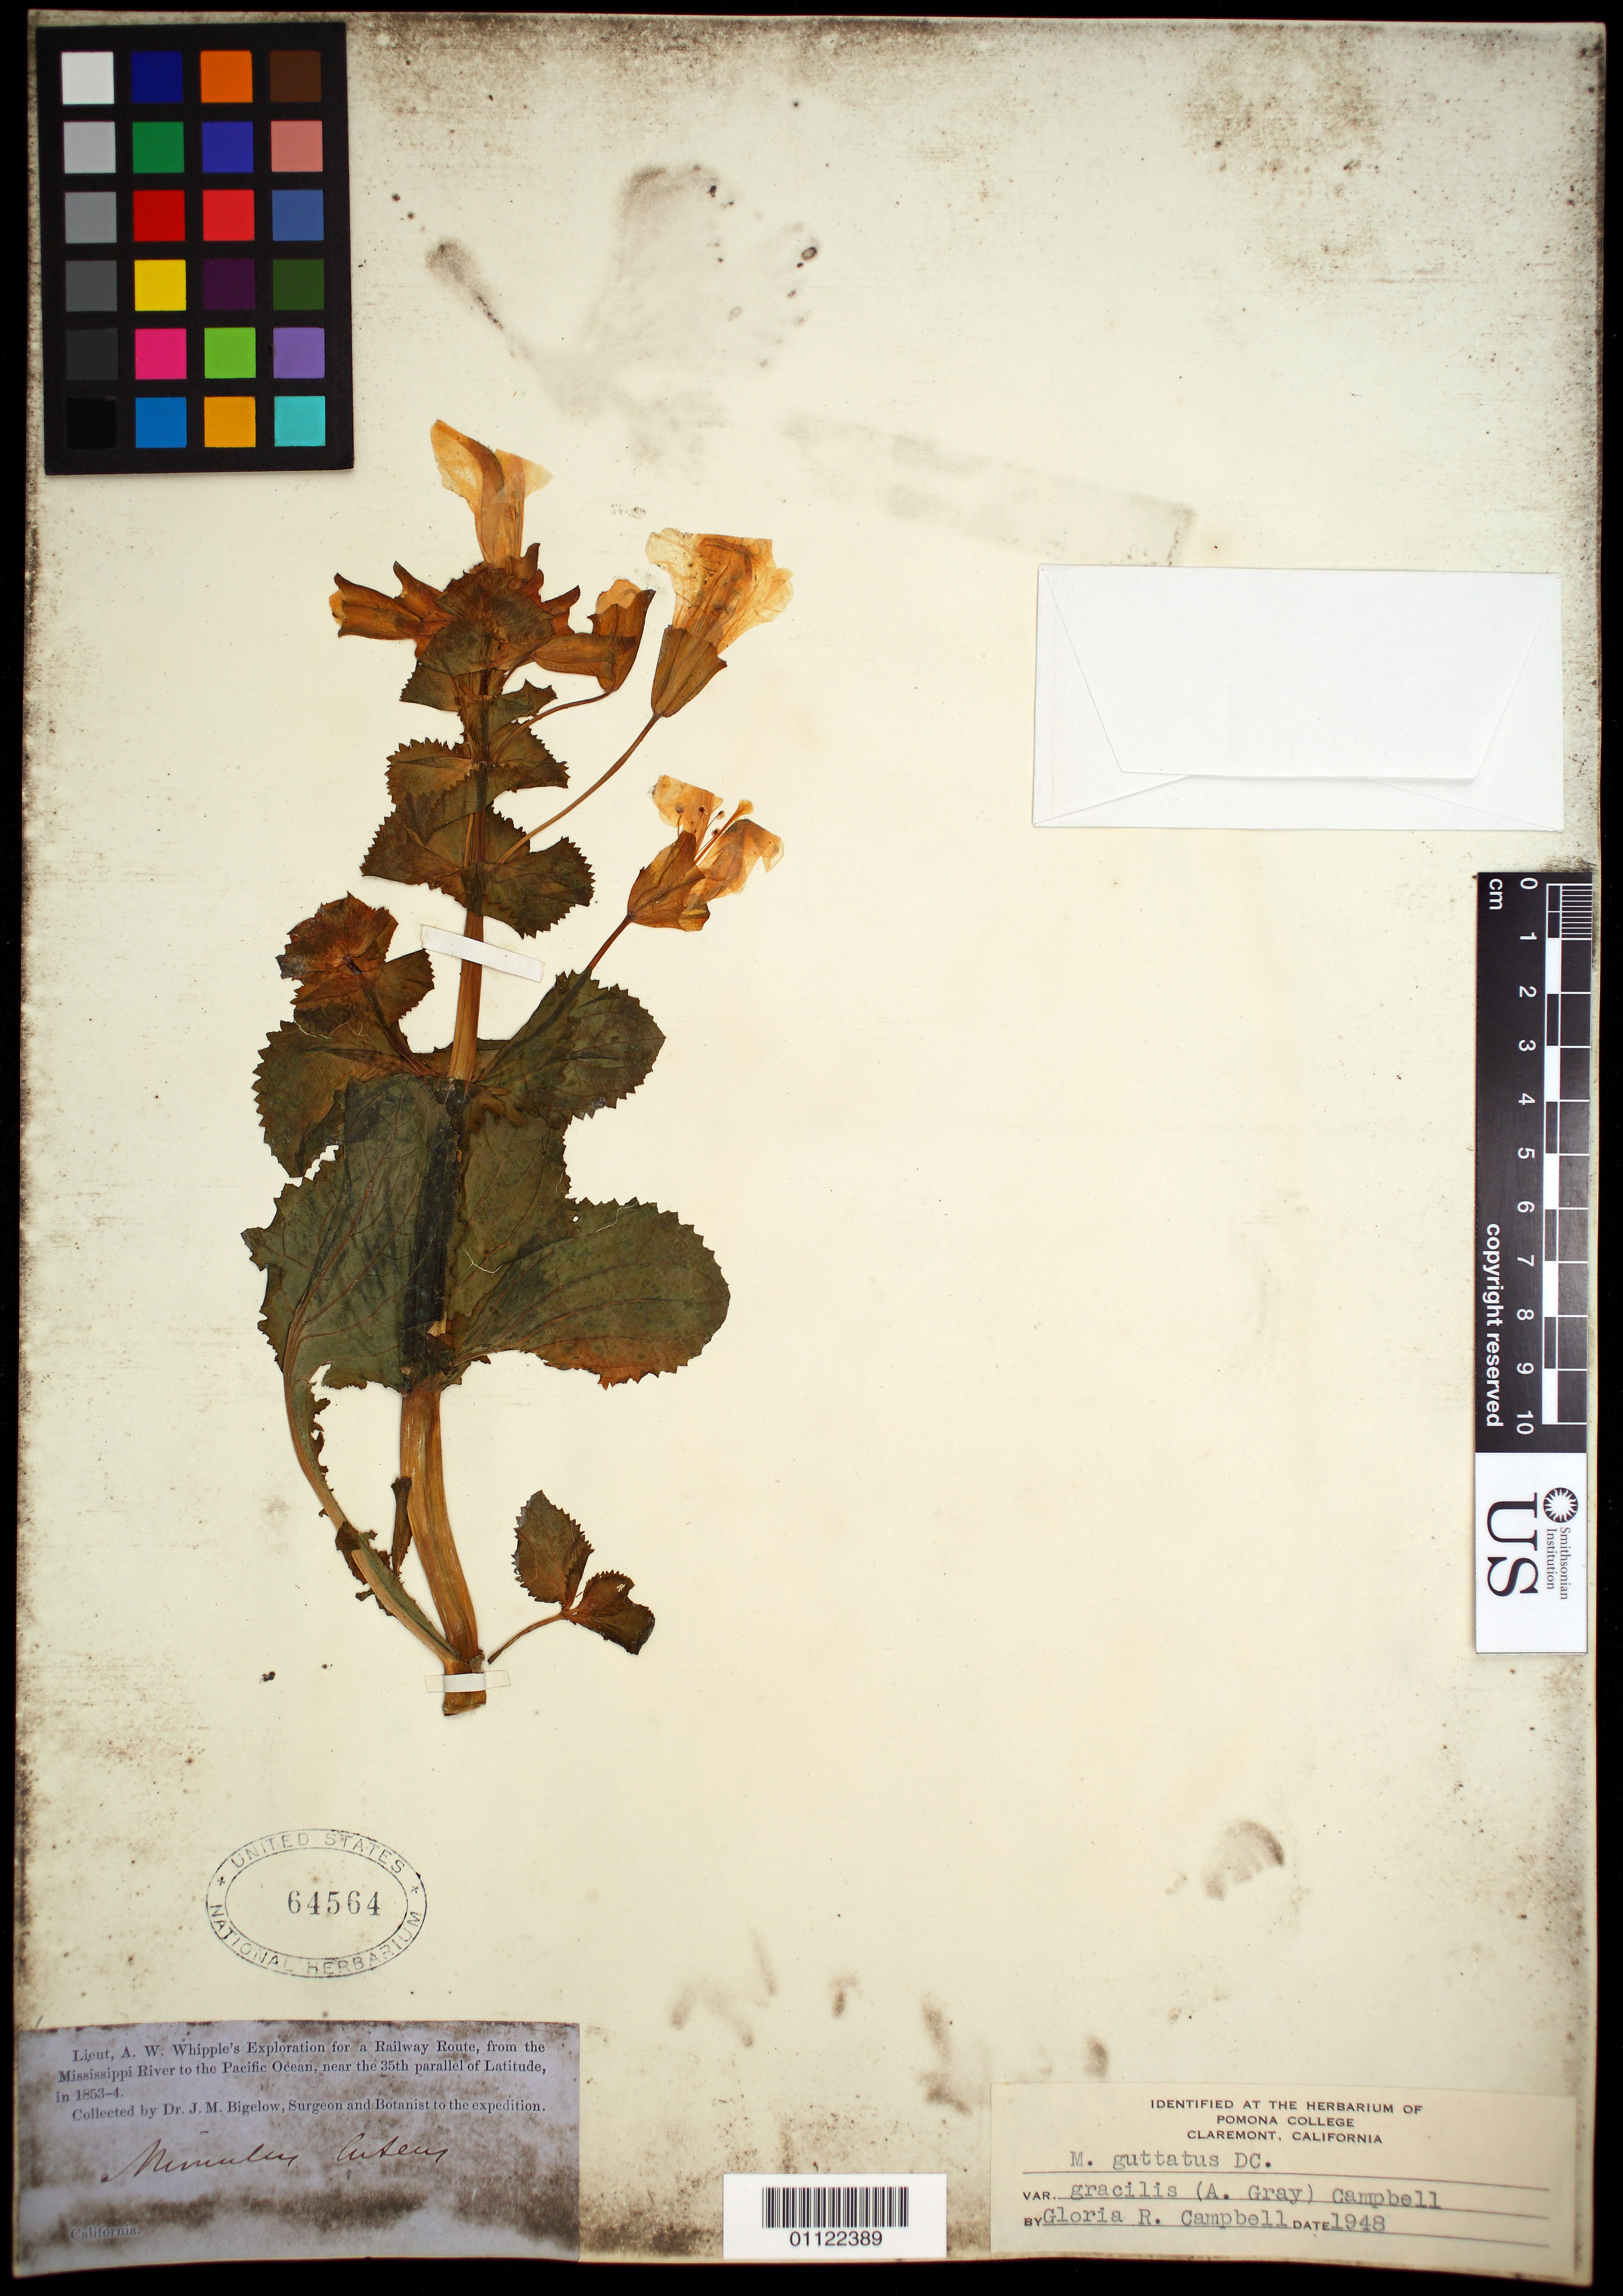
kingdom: Plantae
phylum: Tracheophyta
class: Magnoliopsida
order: Lamiales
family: Phrymaceae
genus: Mimulus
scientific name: Mimulus guttatus var. gracilis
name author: (A. Gray) G.R. Campb.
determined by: Campbell, G. R.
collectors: J. M. Bigelow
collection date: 1853/1854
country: United States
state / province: California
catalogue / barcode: US 64564